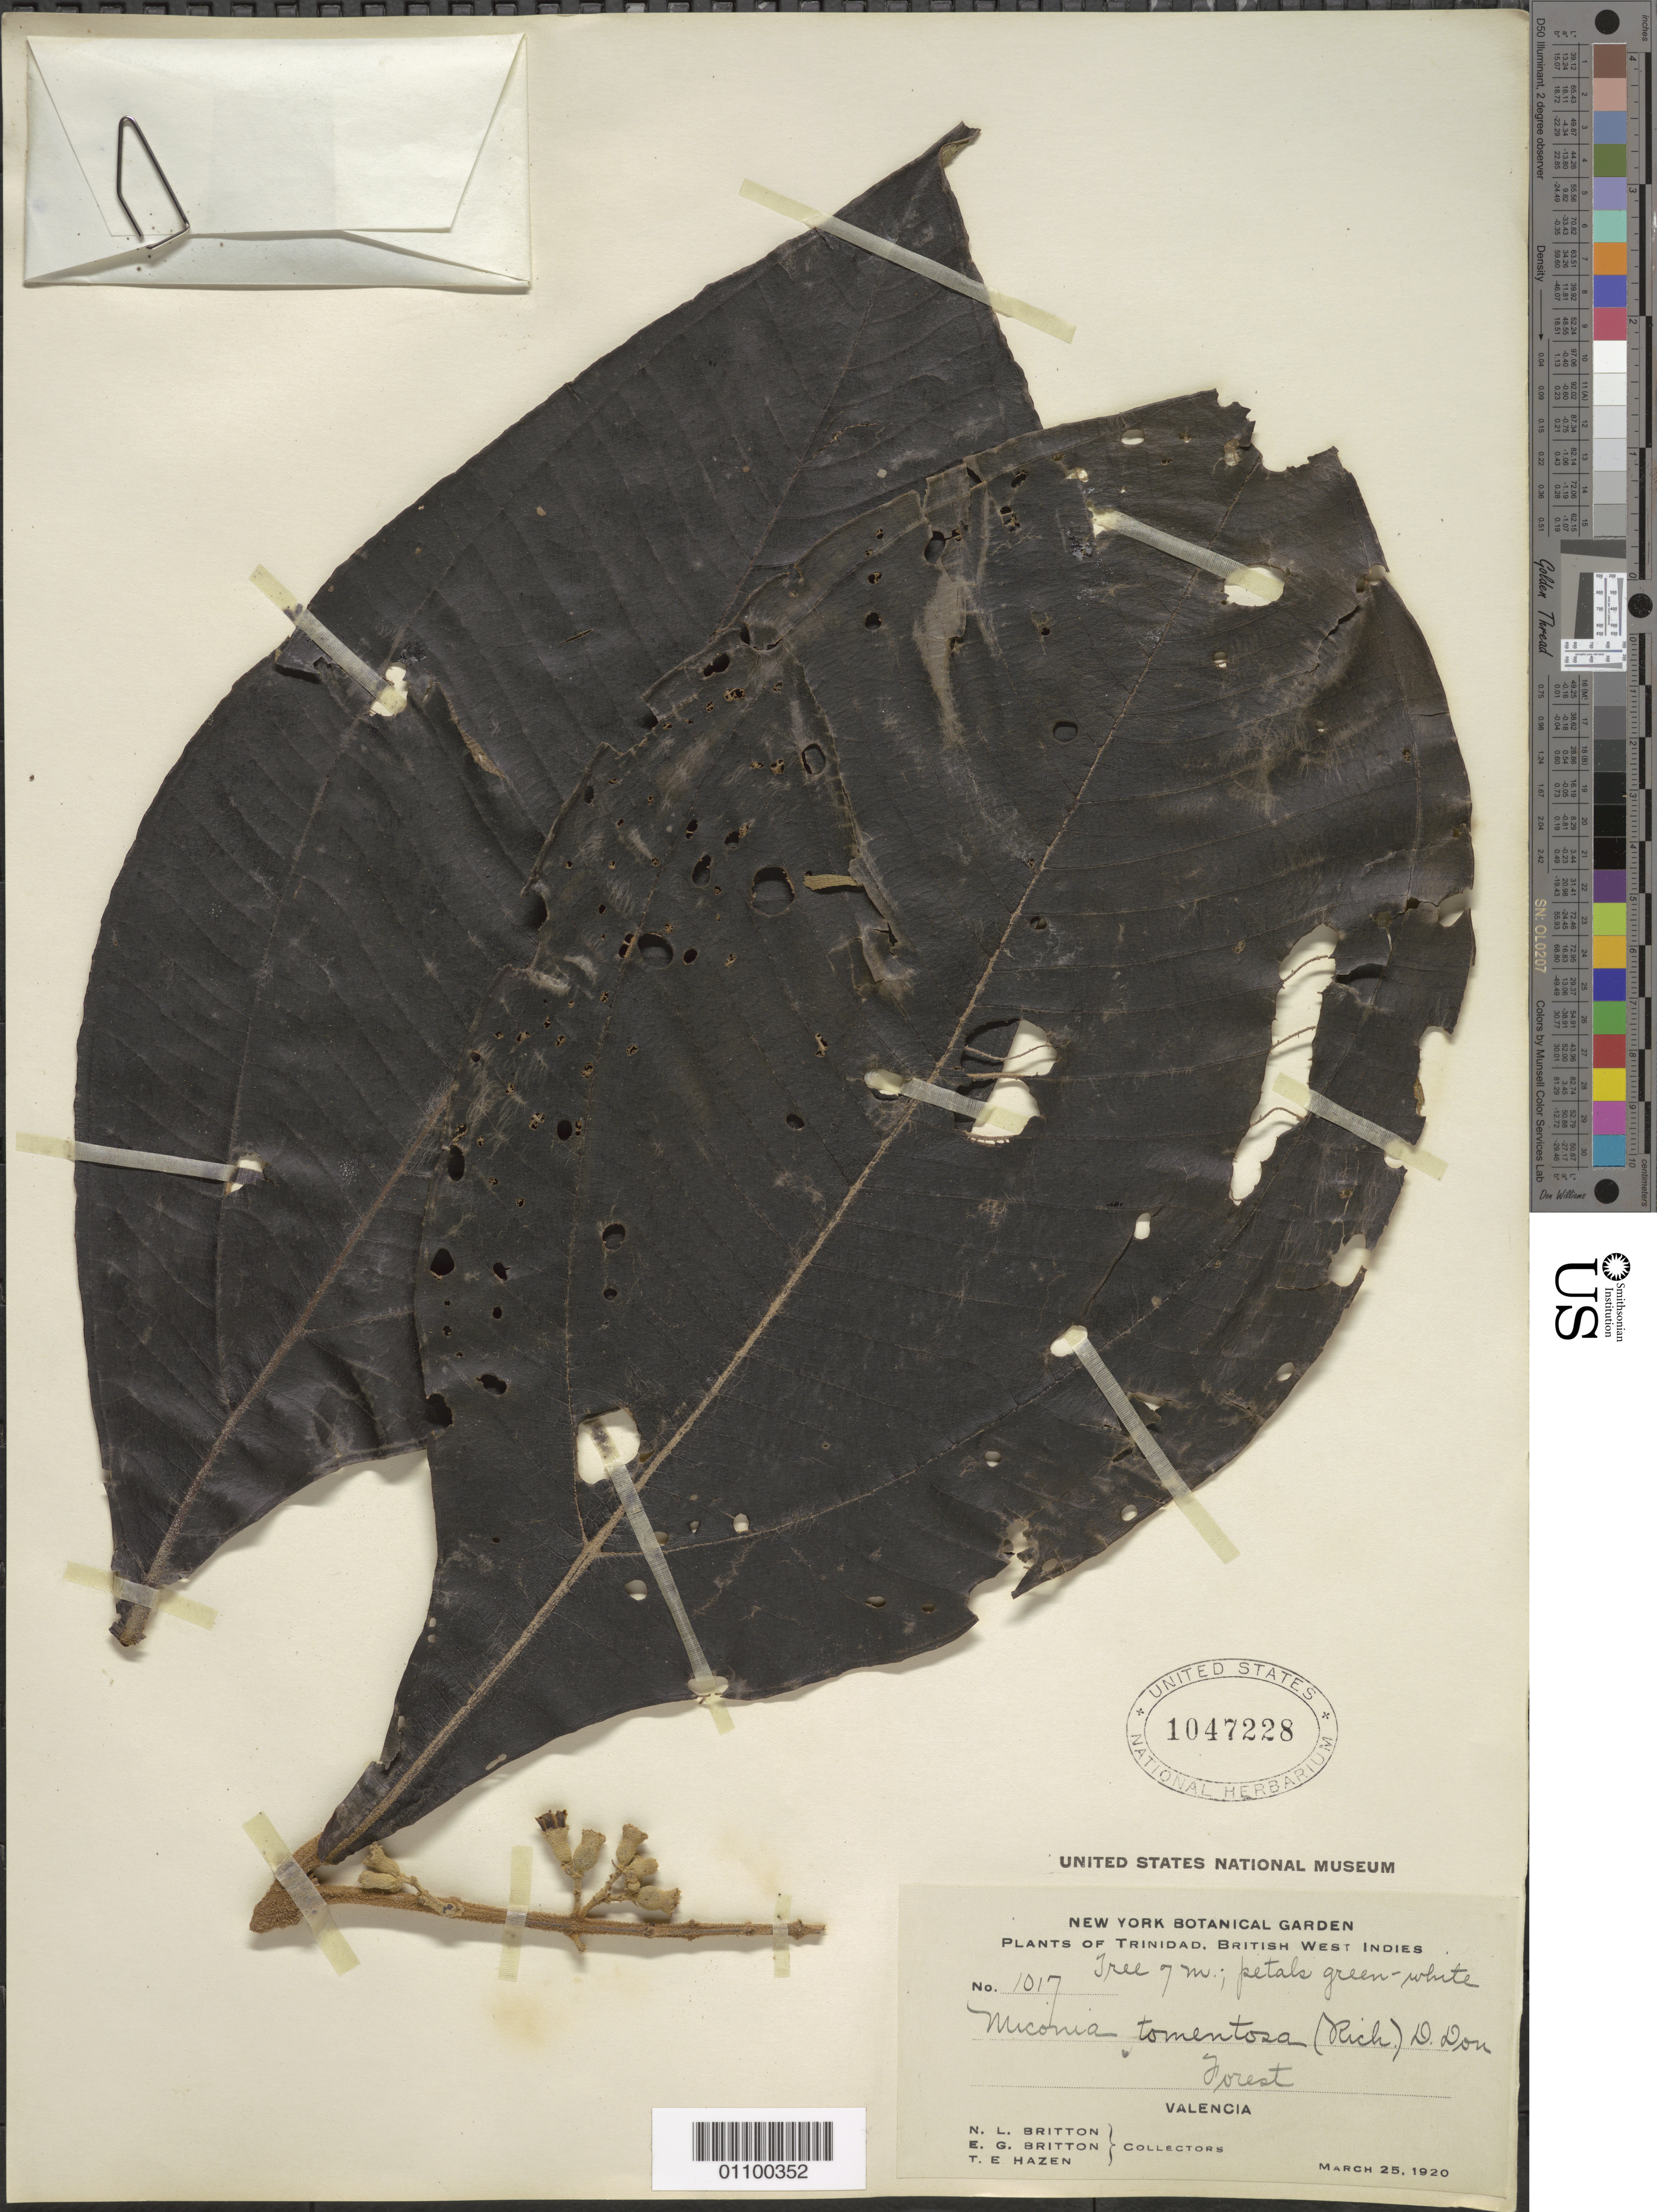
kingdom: Plantae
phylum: Tracheophyta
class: Magnoliopsida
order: Myrtales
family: Melastomataceae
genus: Miconia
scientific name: Miconia tomentosa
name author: (Rich.) D. Don ex DC.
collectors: N. Britton, E. G. Britton & T. E. Hazen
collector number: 1017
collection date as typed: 25 Mar 1920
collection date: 1920-03-25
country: Trinidad and Tobago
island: Trinidad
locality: Valencia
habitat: forest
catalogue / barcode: US 1047228